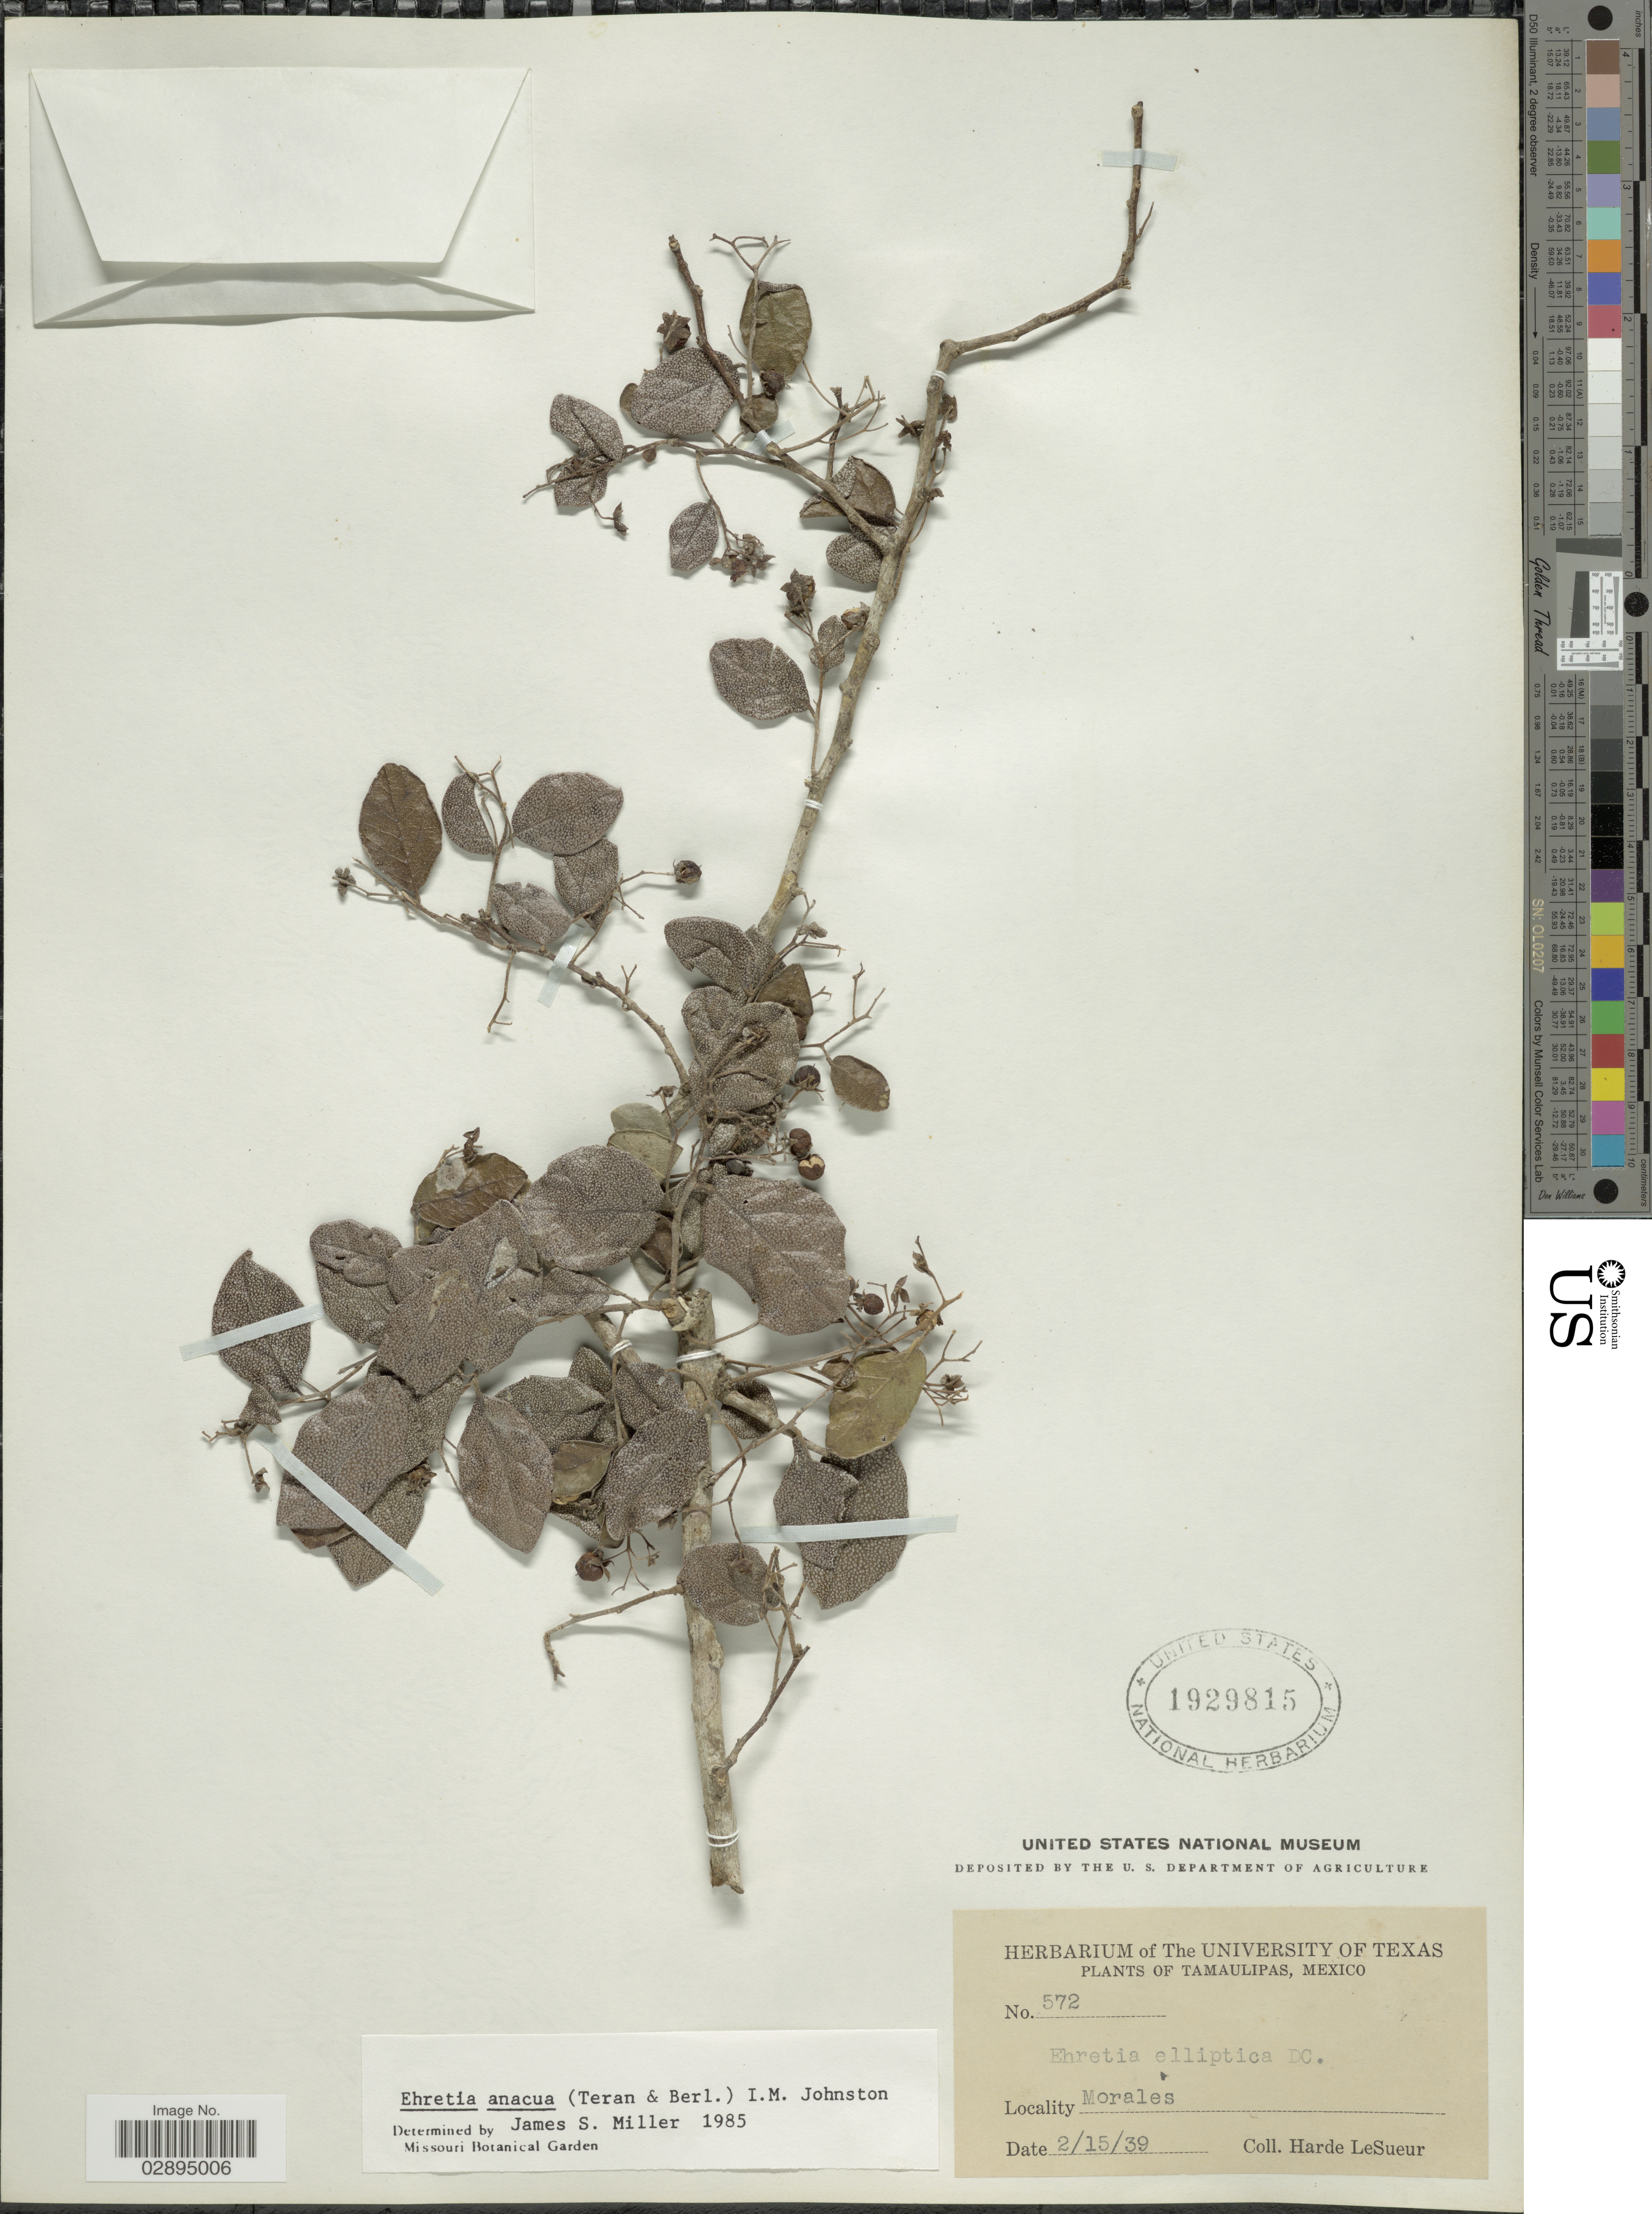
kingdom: Plantae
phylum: Tracheophyta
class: Magnoliopsida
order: Boraginales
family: Ehretiaceae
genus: Ehretia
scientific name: Ehretia anacua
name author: (Terán & Berland.) I.M. Johnst.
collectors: H. LeSueur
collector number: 572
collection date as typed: Transcribed d/m/y: 15/2/39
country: Mexico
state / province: Tamaulipas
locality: Morales.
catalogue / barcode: US 1929815